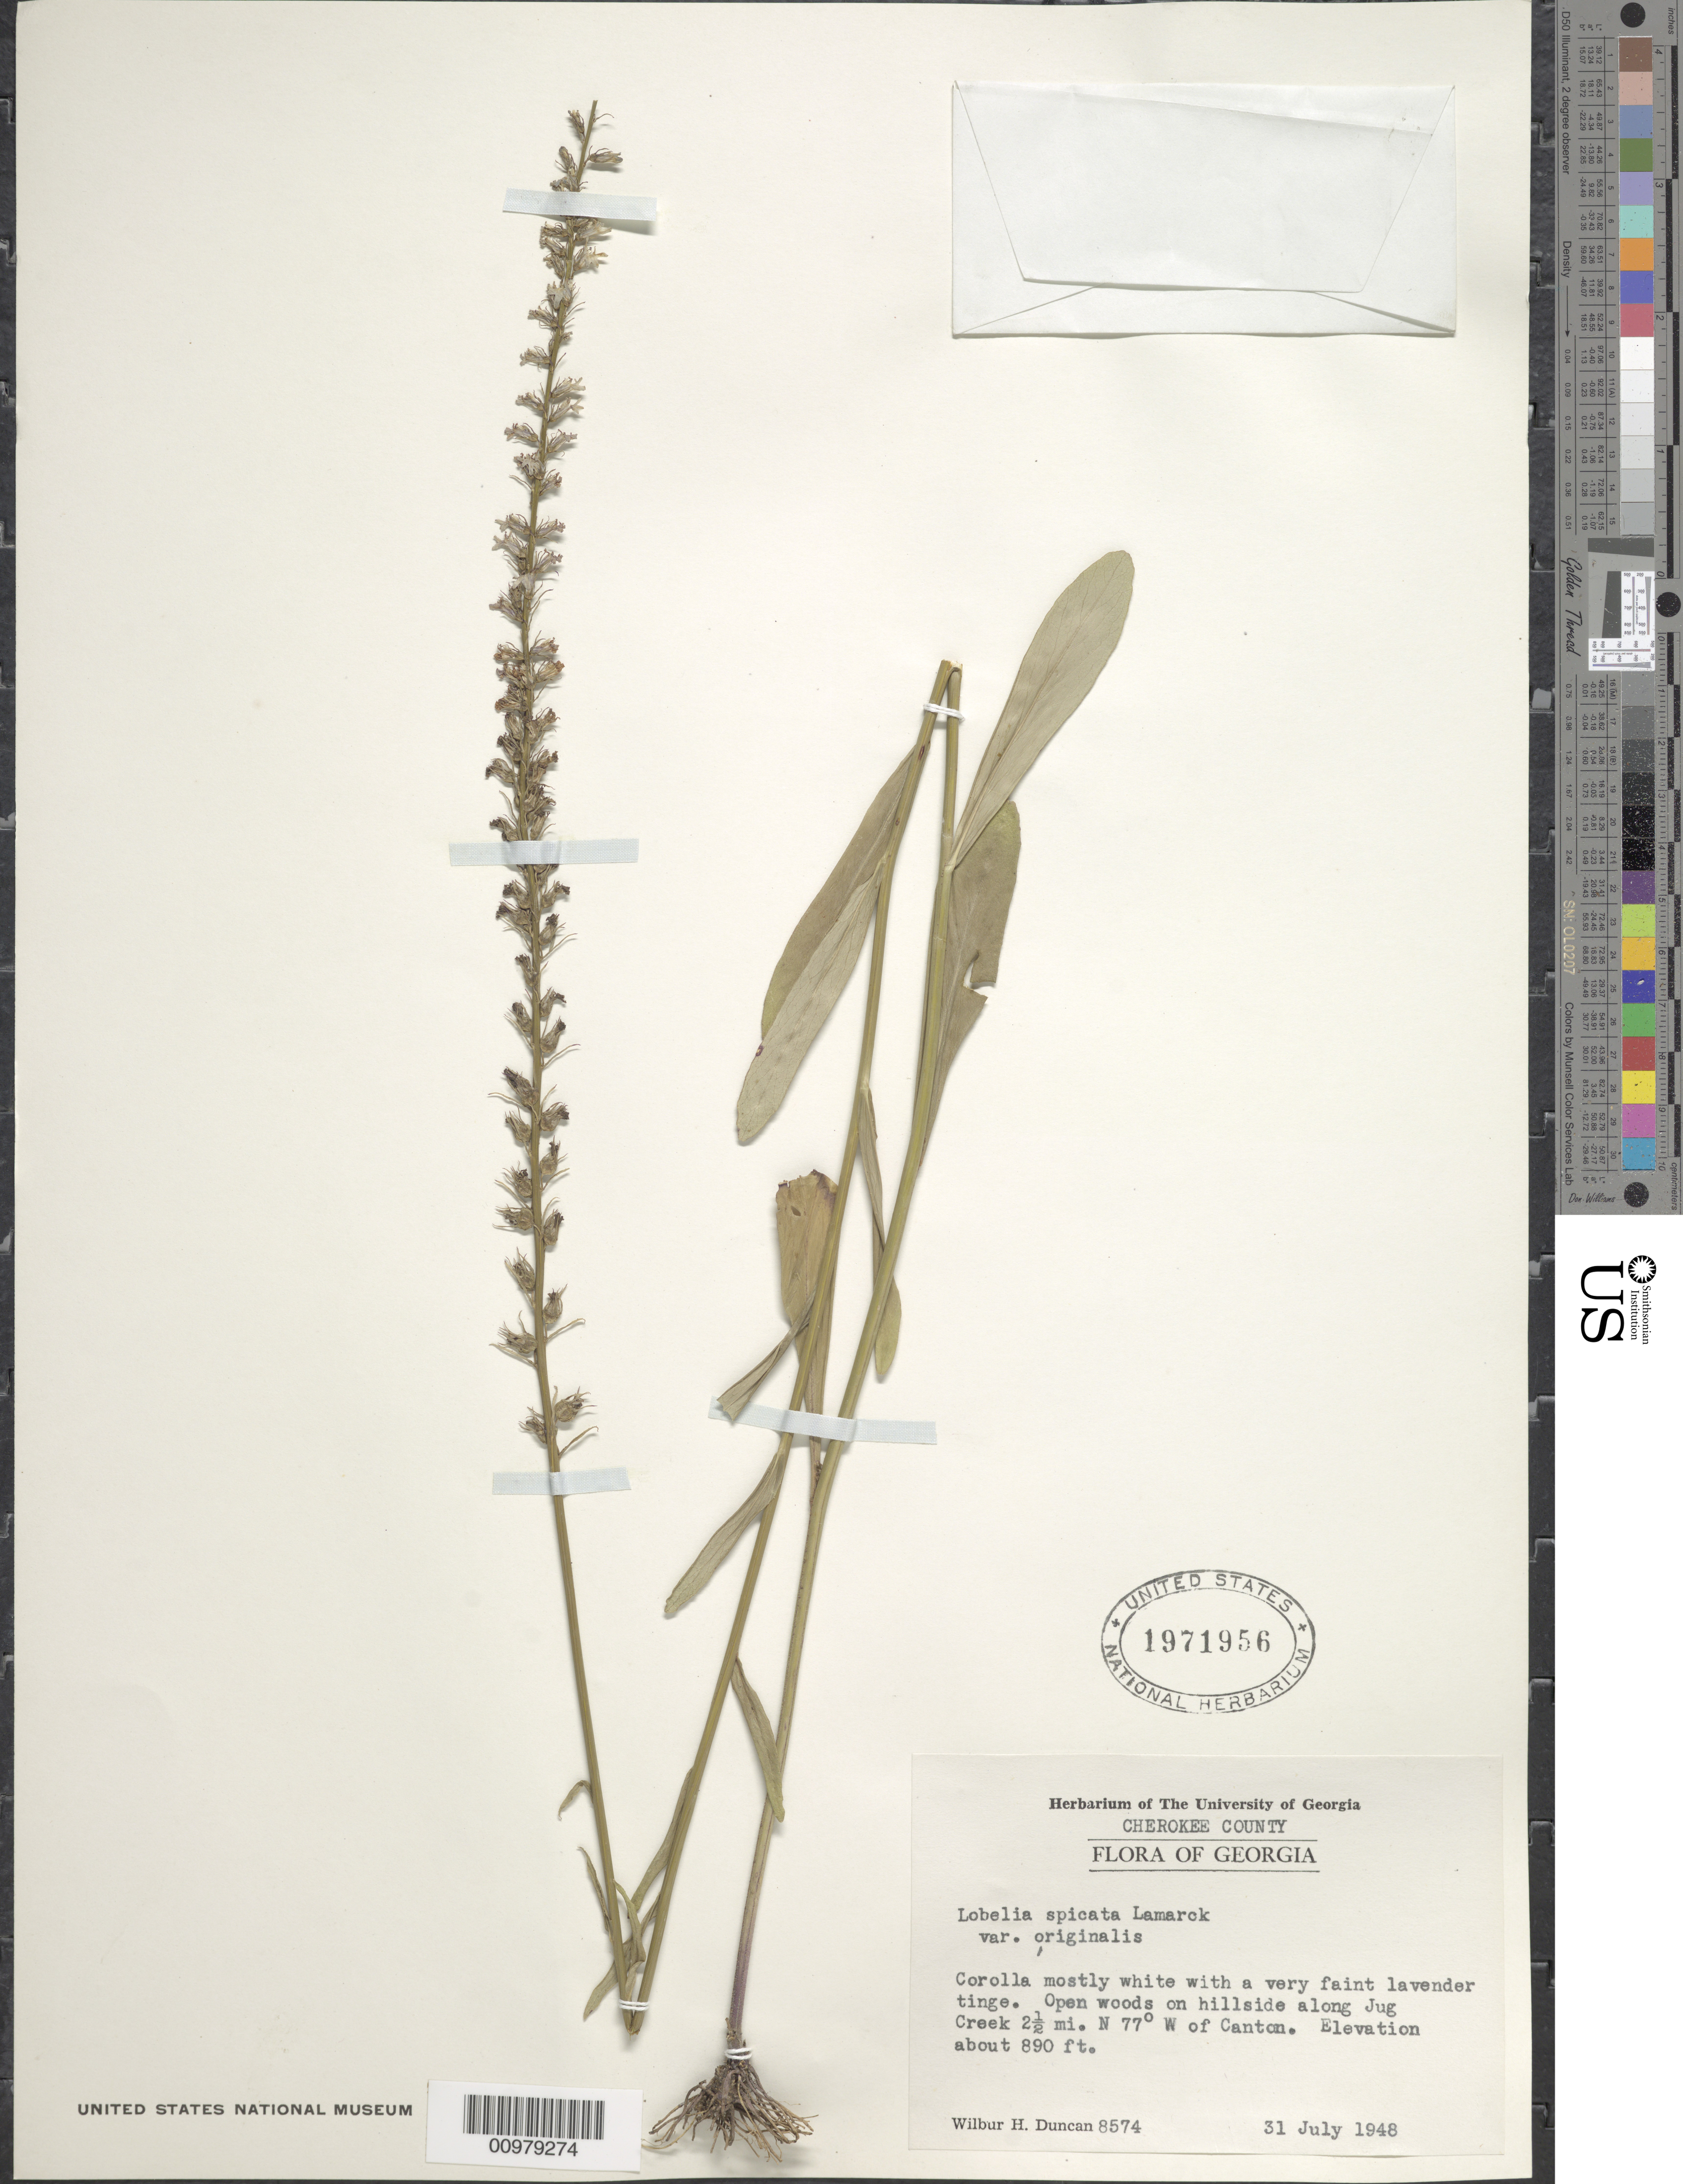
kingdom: Plantae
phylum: Tracheophyta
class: Magnoliopsida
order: Asterales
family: Campanulaceae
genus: Lobelia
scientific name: Lobelia spicata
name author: Lam.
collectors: W. H. Duncan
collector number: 8574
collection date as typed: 31 July 1948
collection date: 1948-07-31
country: United States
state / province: Georgia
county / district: Cherokee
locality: Along Jug Creek, 2.5 miles north and 77 degrees west of Canton.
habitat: open woods on hillside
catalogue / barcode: US 1971956